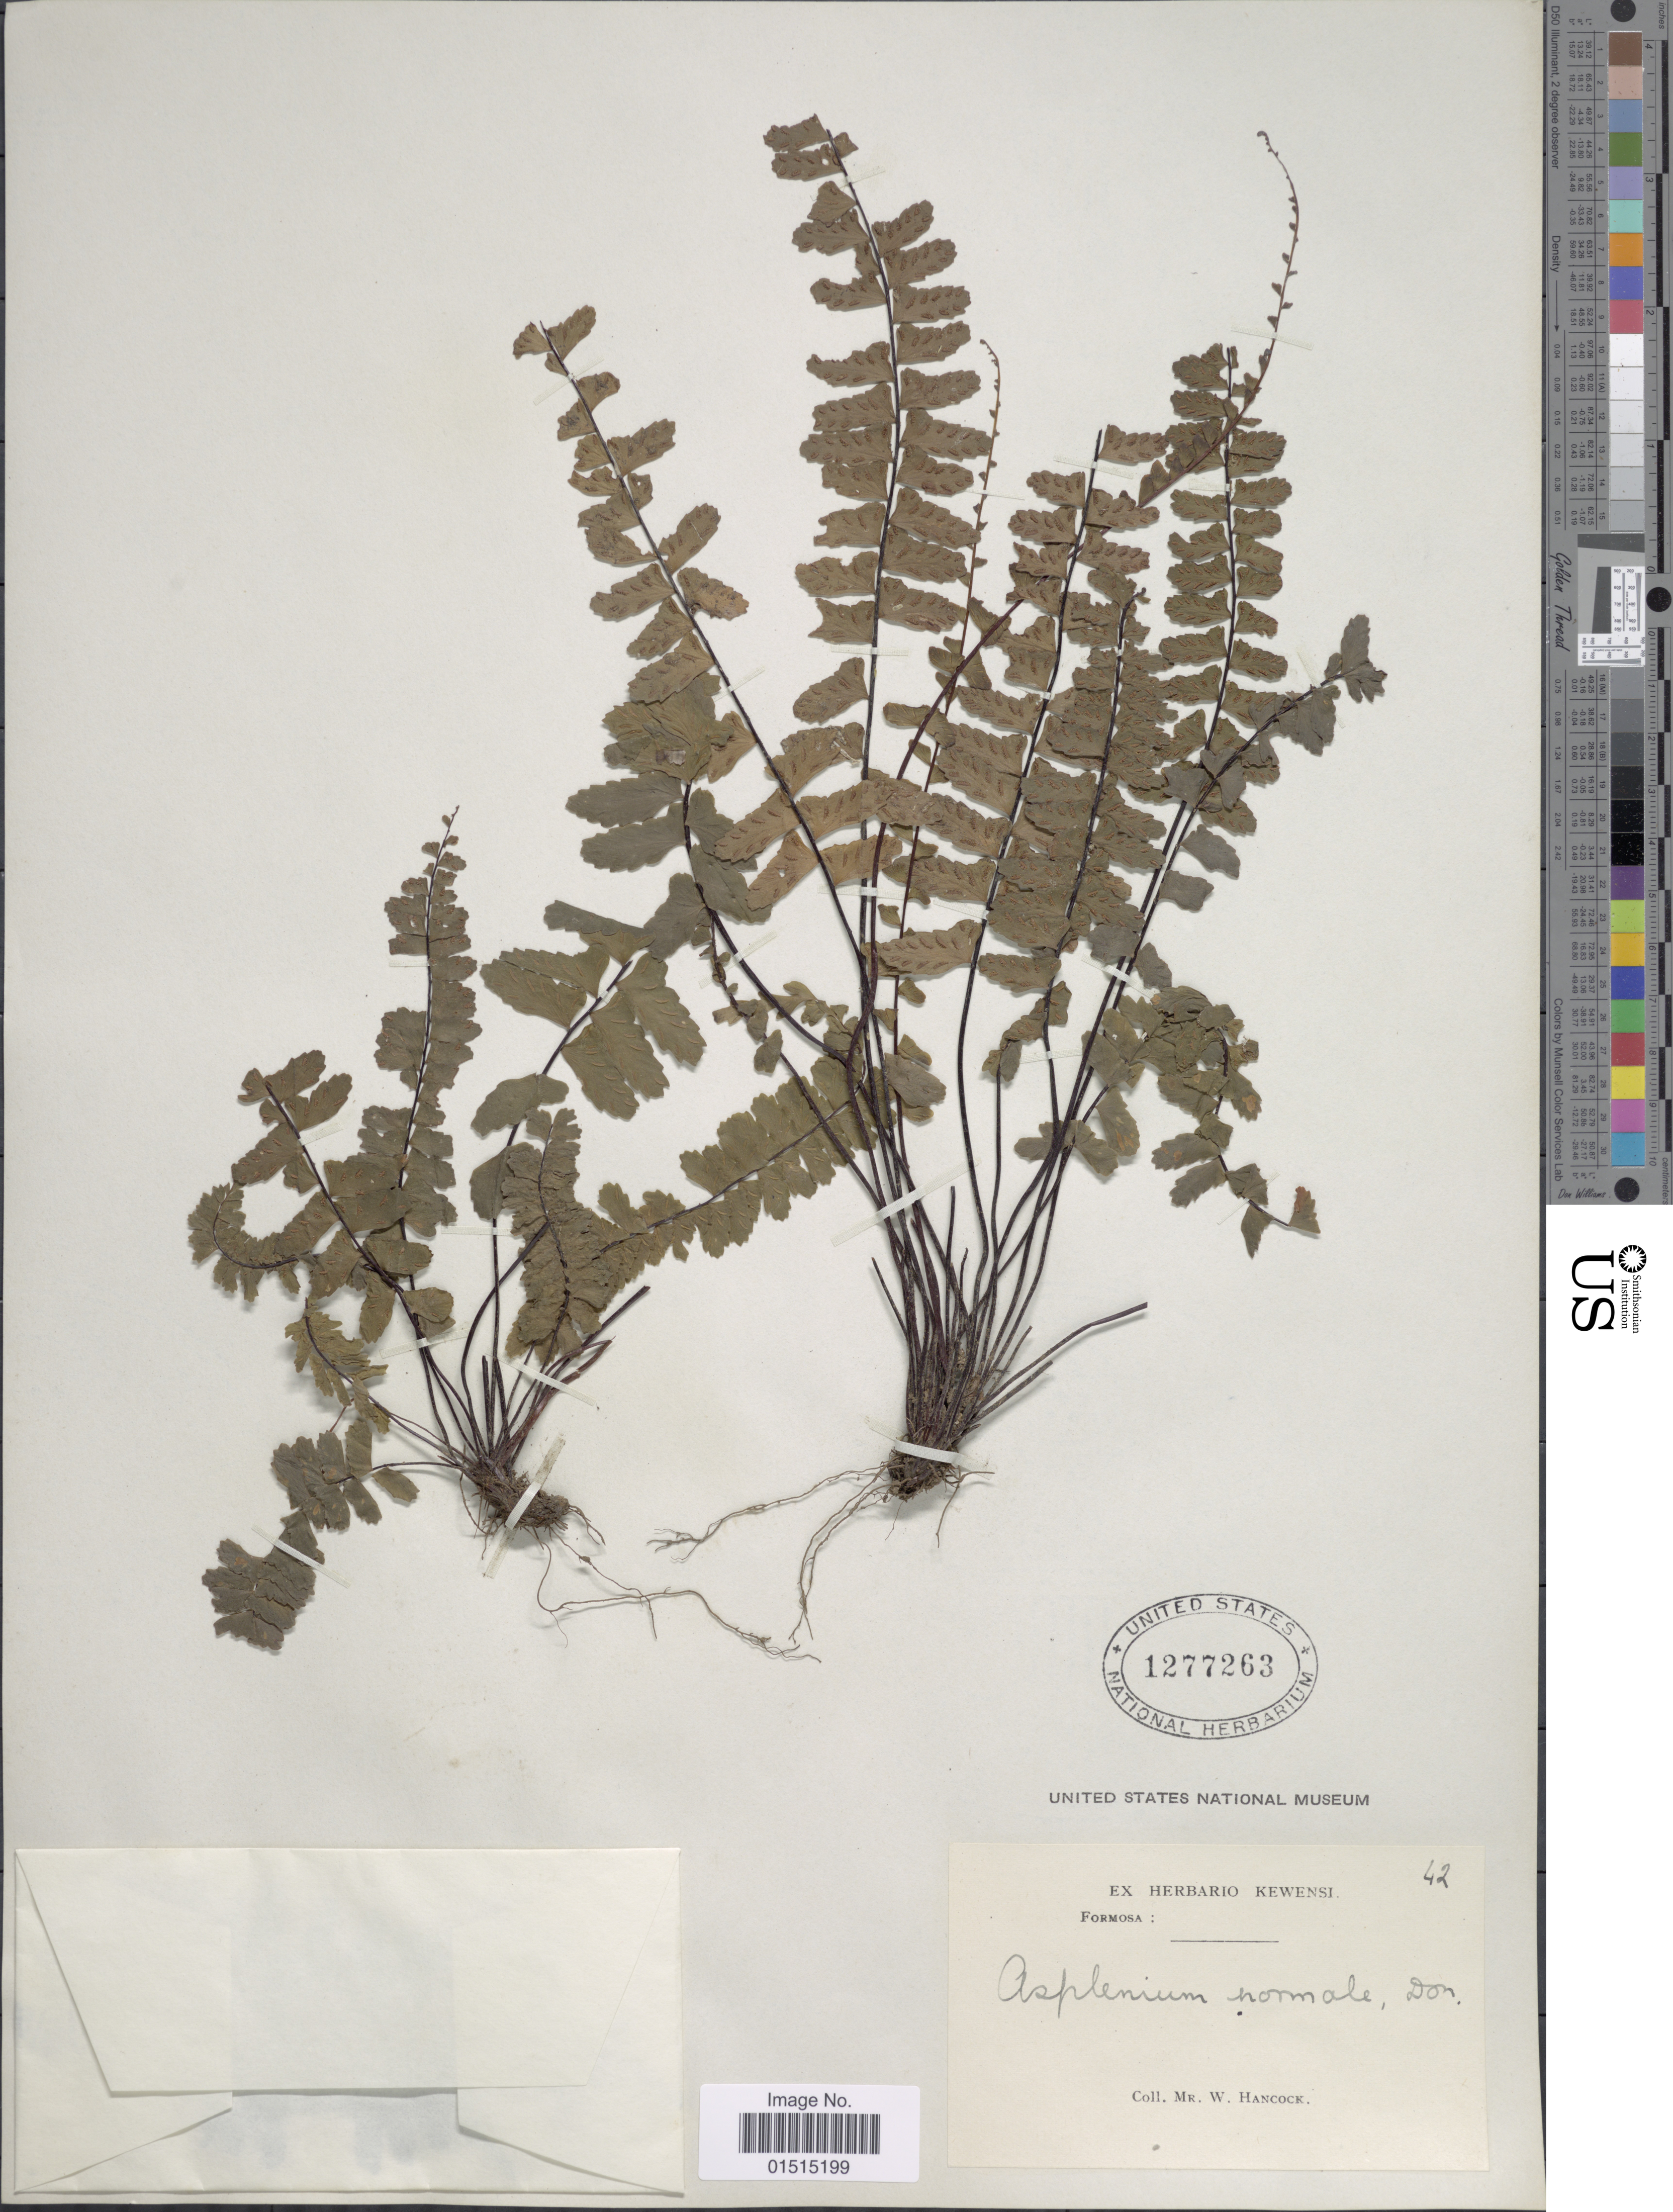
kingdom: Plantae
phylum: Tracheophyta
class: Polypodiopsida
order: Polypodiales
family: Aspleniaceae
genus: Asplenium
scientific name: Asplenium normale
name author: D. Don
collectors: W. Hancock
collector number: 42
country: Taiwan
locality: Formosa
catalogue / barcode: US 1277263